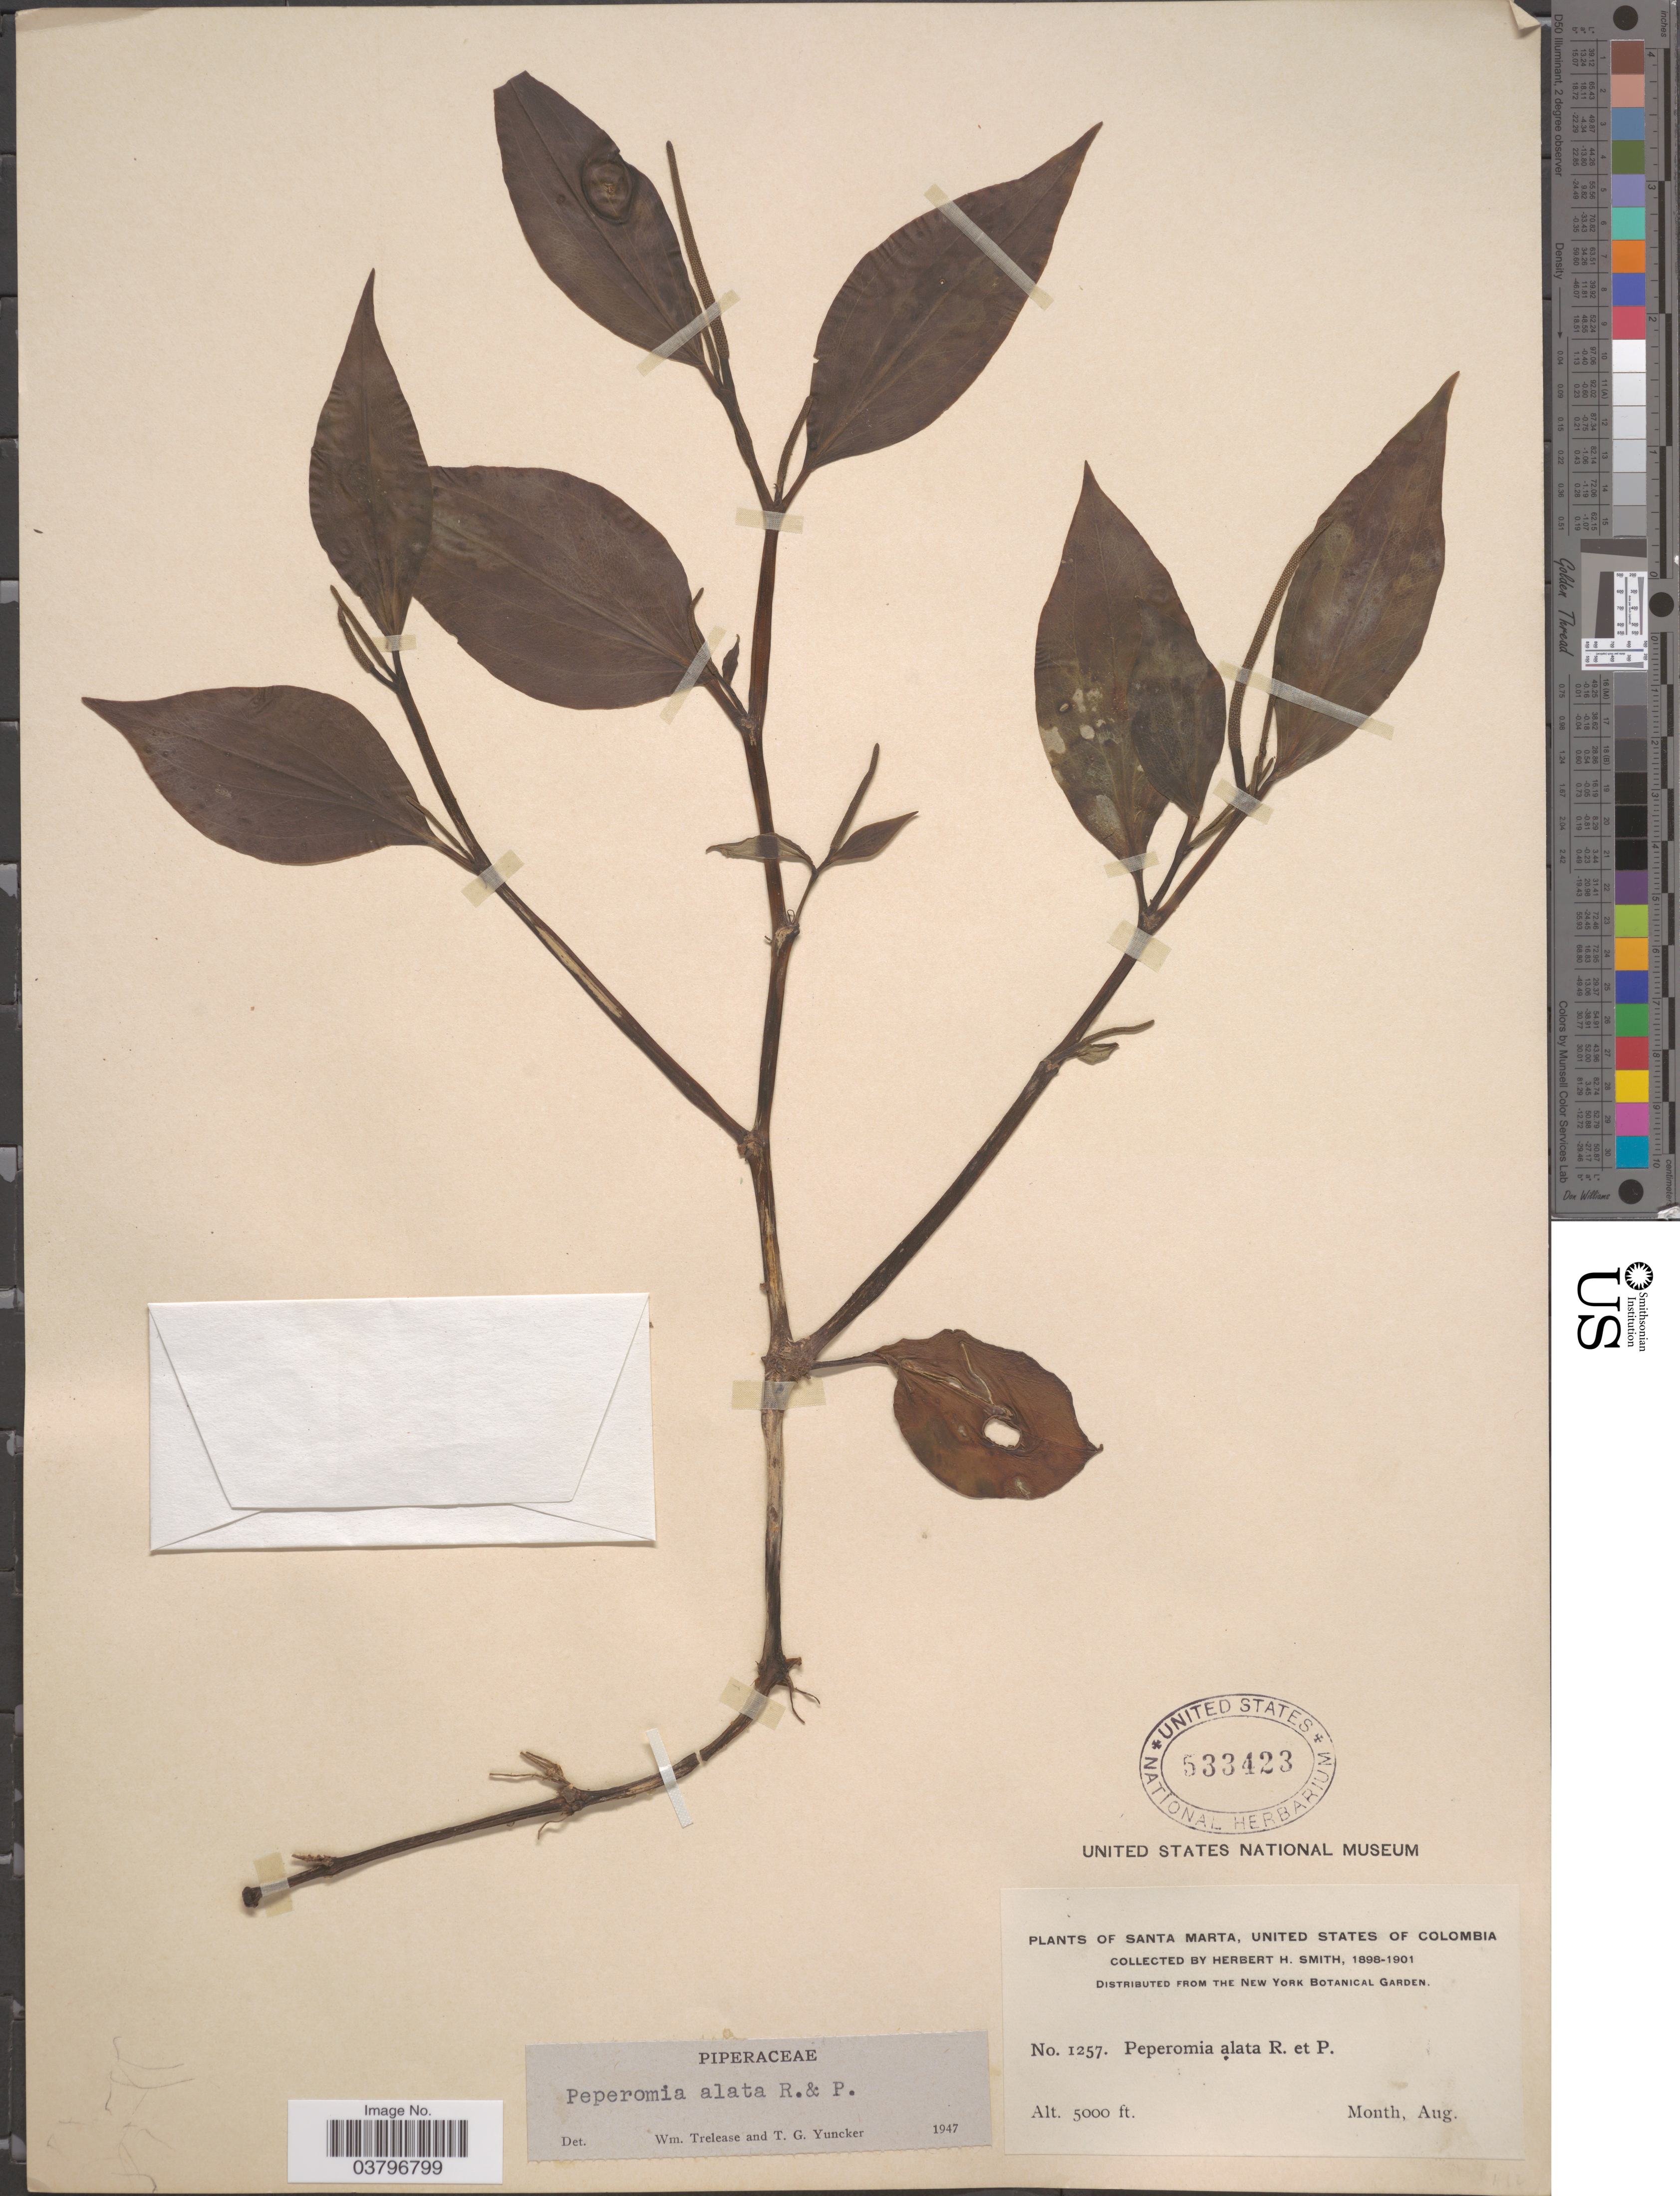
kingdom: Plantae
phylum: Tracheophyta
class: Magnoliopsida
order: Piperales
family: Piperaceae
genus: Peperomia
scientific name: Peperomia alata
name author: Ruiz & Pav.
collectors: Herbert H. Smith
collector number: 1257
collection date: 1898-08/1901-08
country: Colombia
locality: Santa Marta, United States of Colombia.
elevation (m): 1524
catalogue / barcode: US 533423